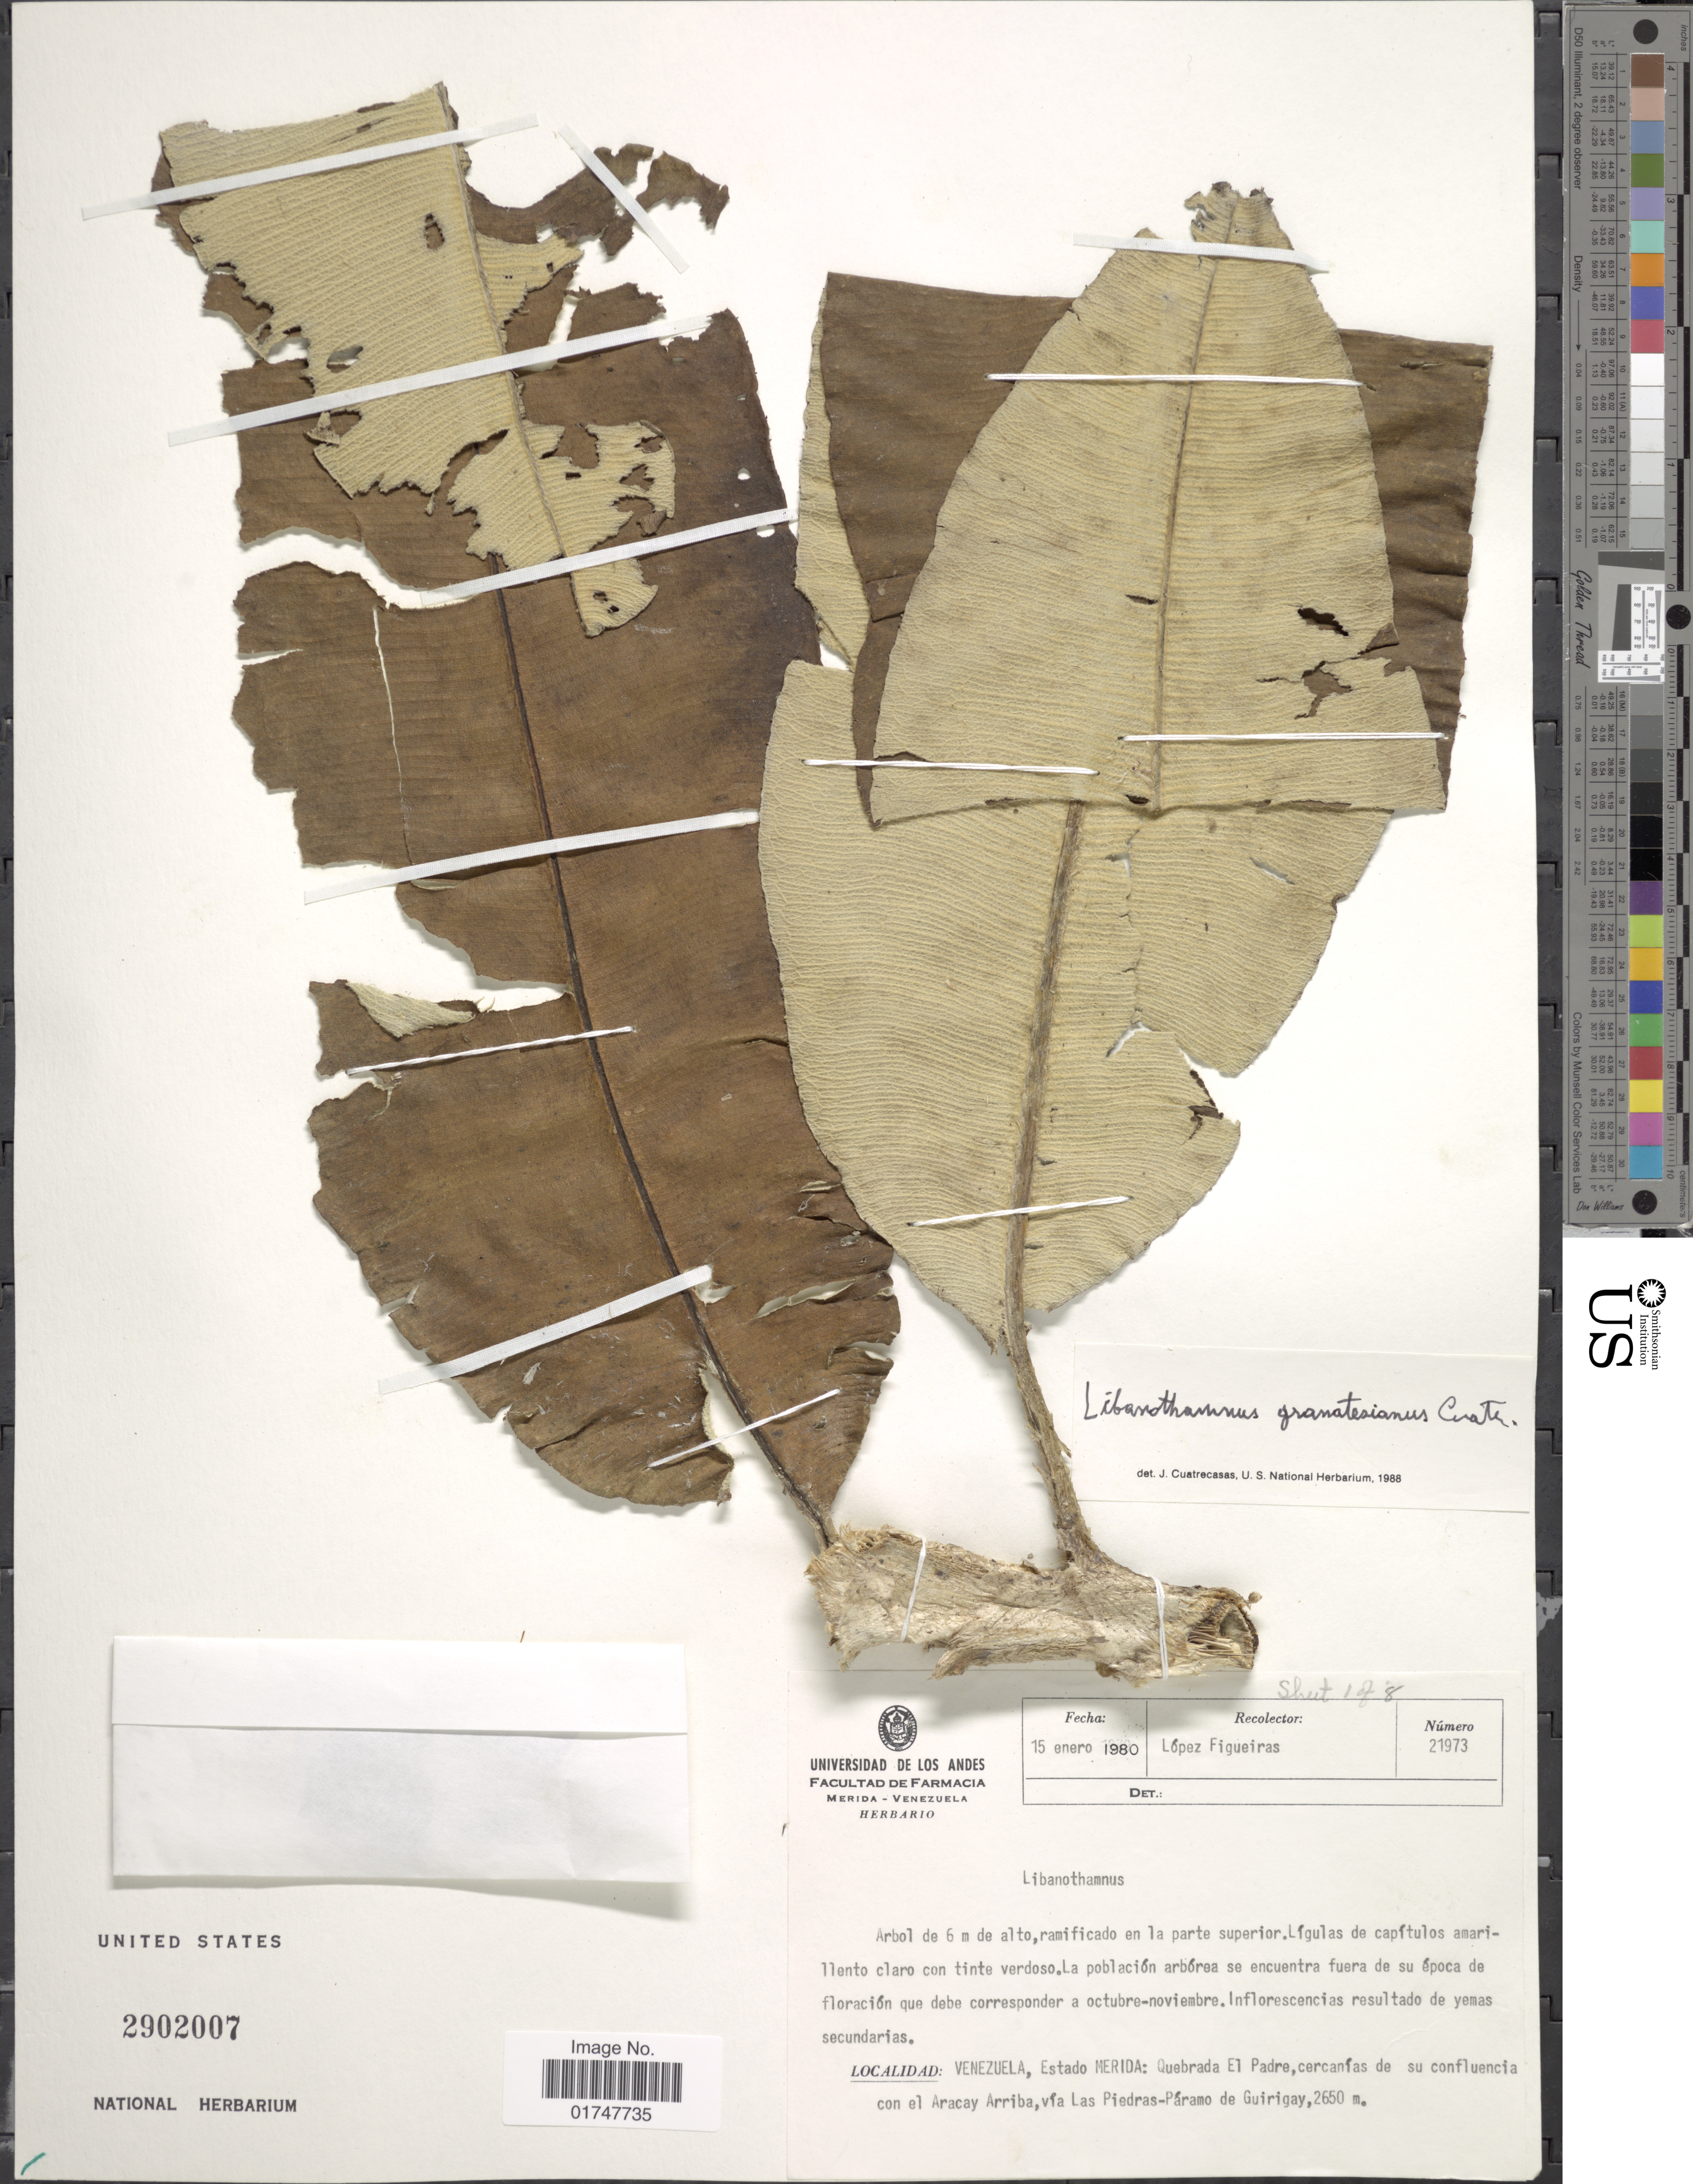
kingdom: Plantae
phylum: Tracheophyta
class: Magnoliopsida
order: Asterales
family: Asteraceae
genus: Libanothamnus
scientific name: Libanothamnus banksiaefolius subsp. granatesianus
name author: (Cuatrec.) Cuatrec.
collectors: F. López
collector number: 21973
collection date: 1980-01-15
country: Venezuela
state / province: Mérida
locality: Quebrada El Padre, cercanías de su confluencia con el Aracay Arriba, vía Las Piedras-Páramo de Guirigay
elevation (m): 2650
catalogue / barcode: US 2902007